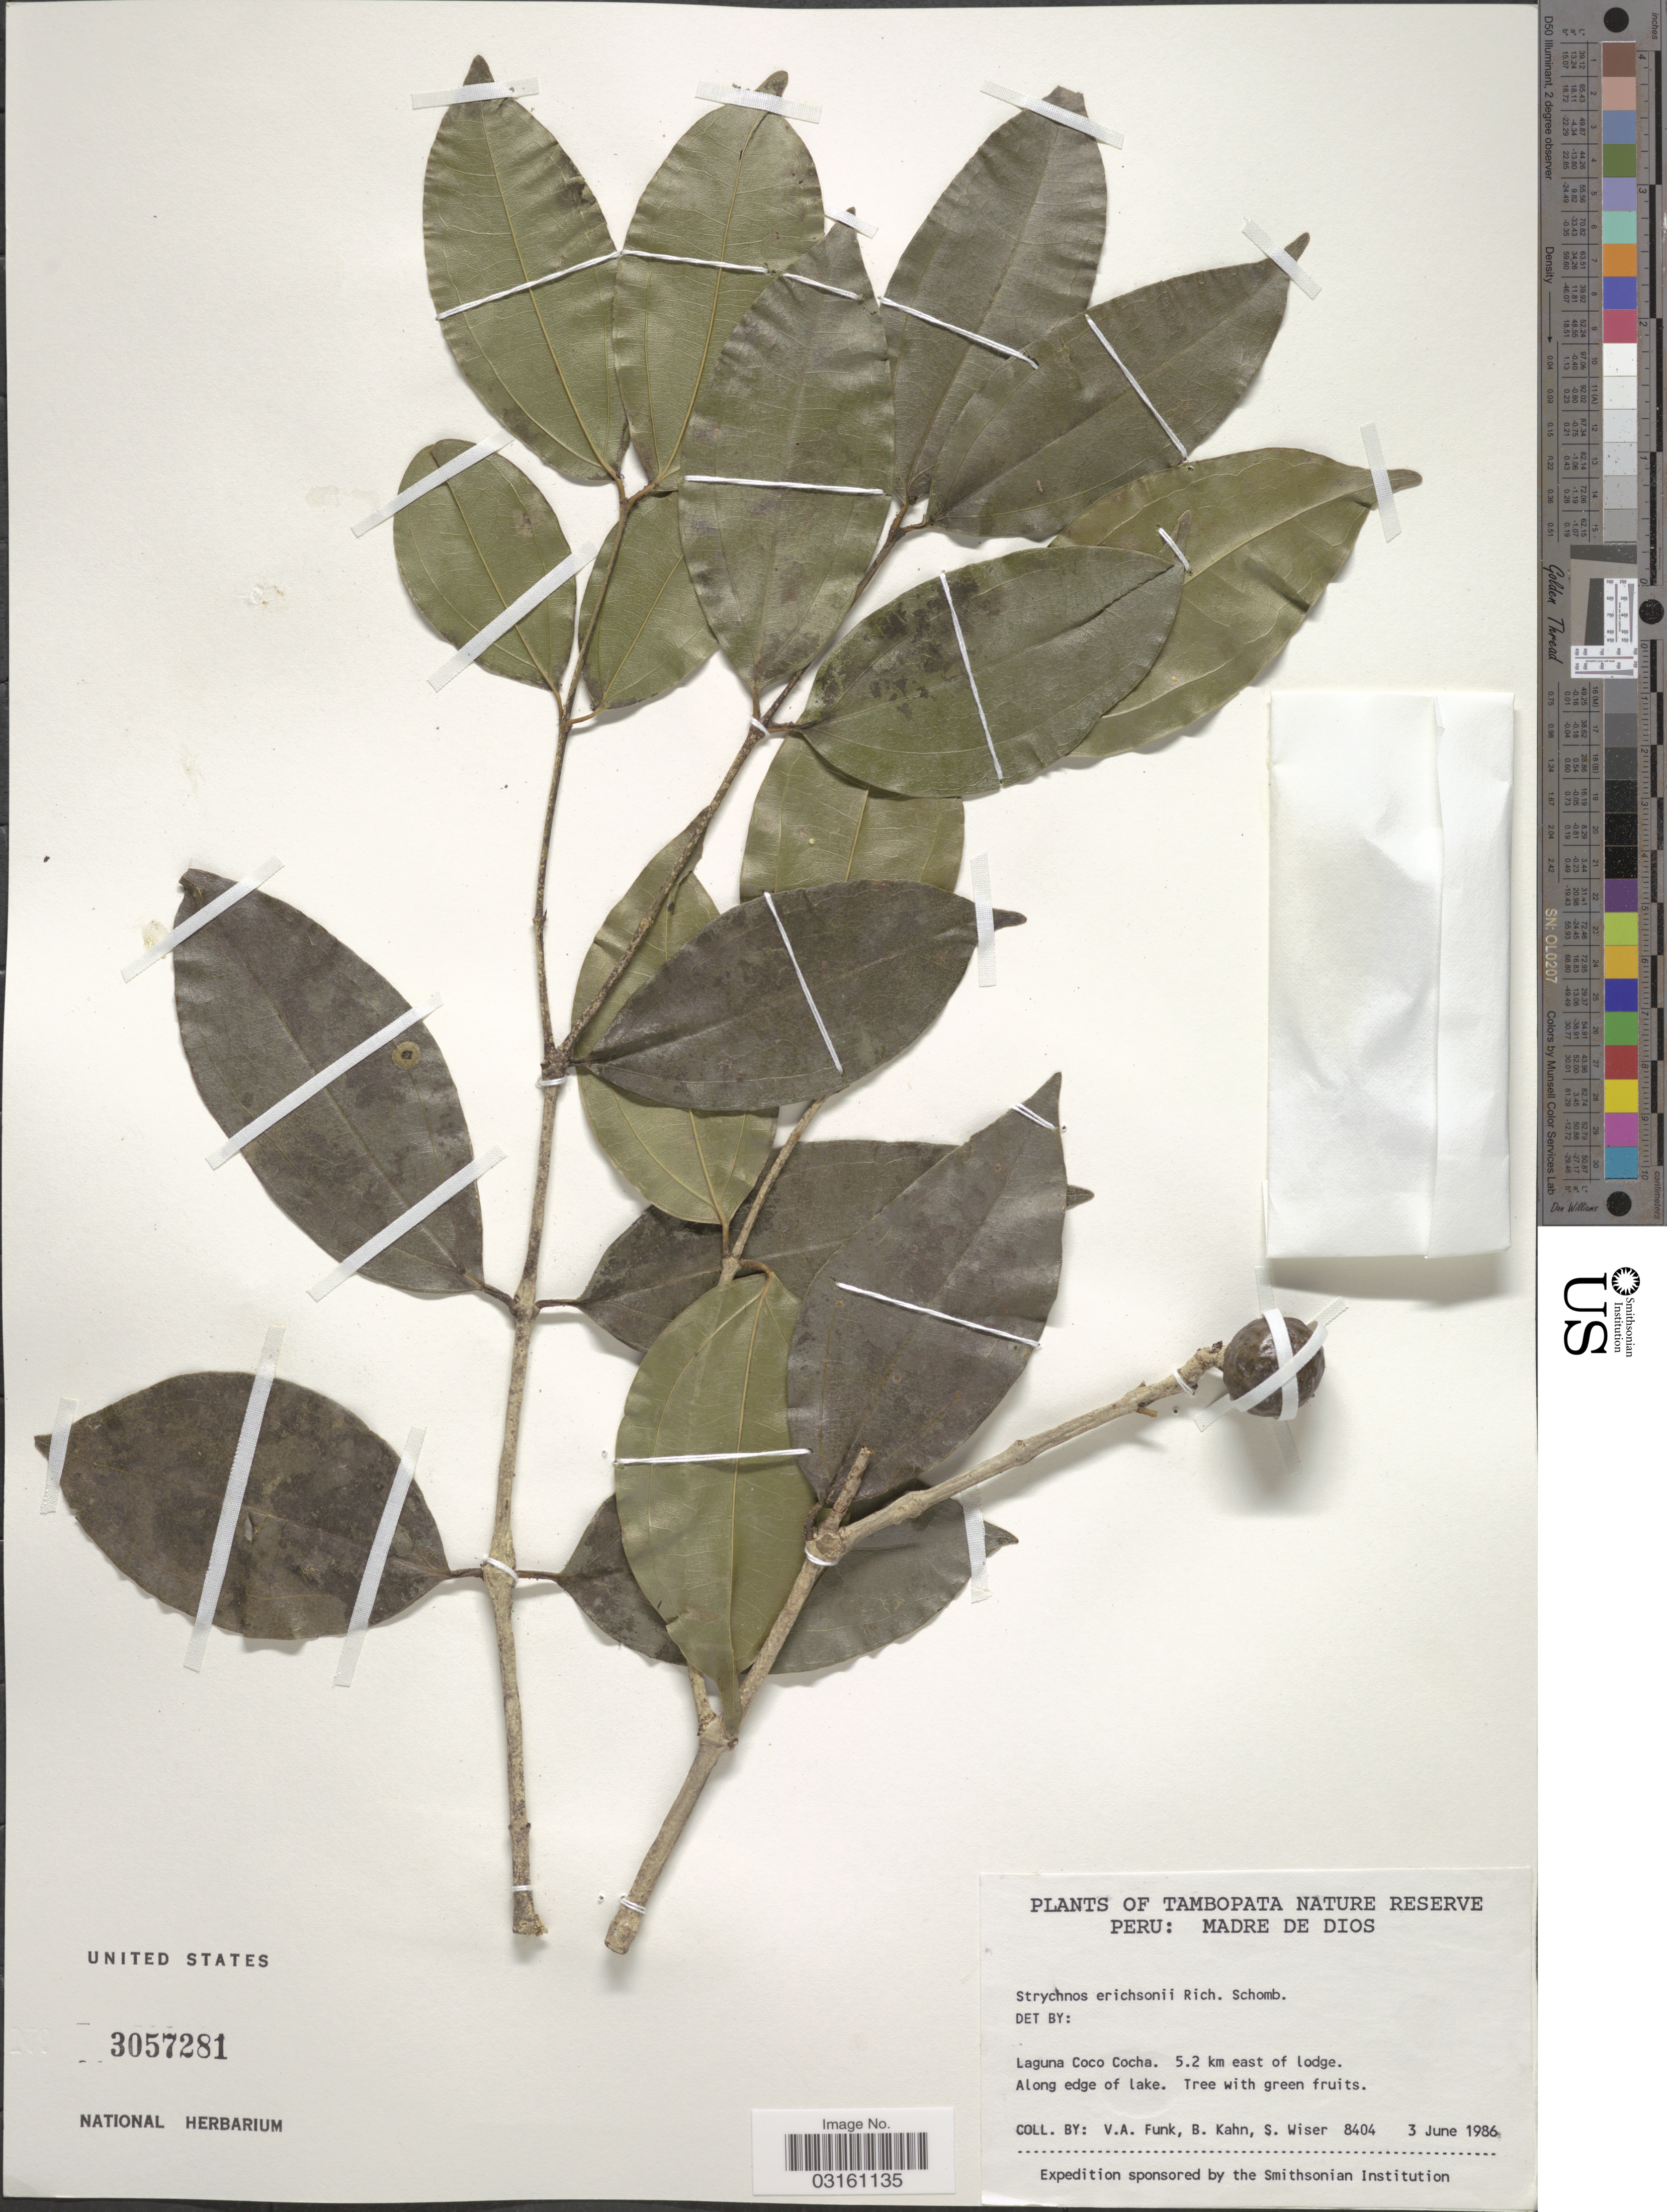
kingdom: Plantae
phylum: Tracheophyta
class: Magnoliopsida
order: Gentianales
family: Loganiaceae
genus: Strychnos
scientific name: Strychnos erichsonii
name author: R.H. Schomb. ex Progel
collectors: V. Funk, B. Kahn & S. Wiser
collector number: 8404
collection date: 1986-06-03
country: Peru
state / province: Madre de Dios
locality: Tambopata Nature Reserve. Laguna Coco Cocha. 5.2 km east of lodge. Along edge of lake.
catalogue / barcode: US 3057281